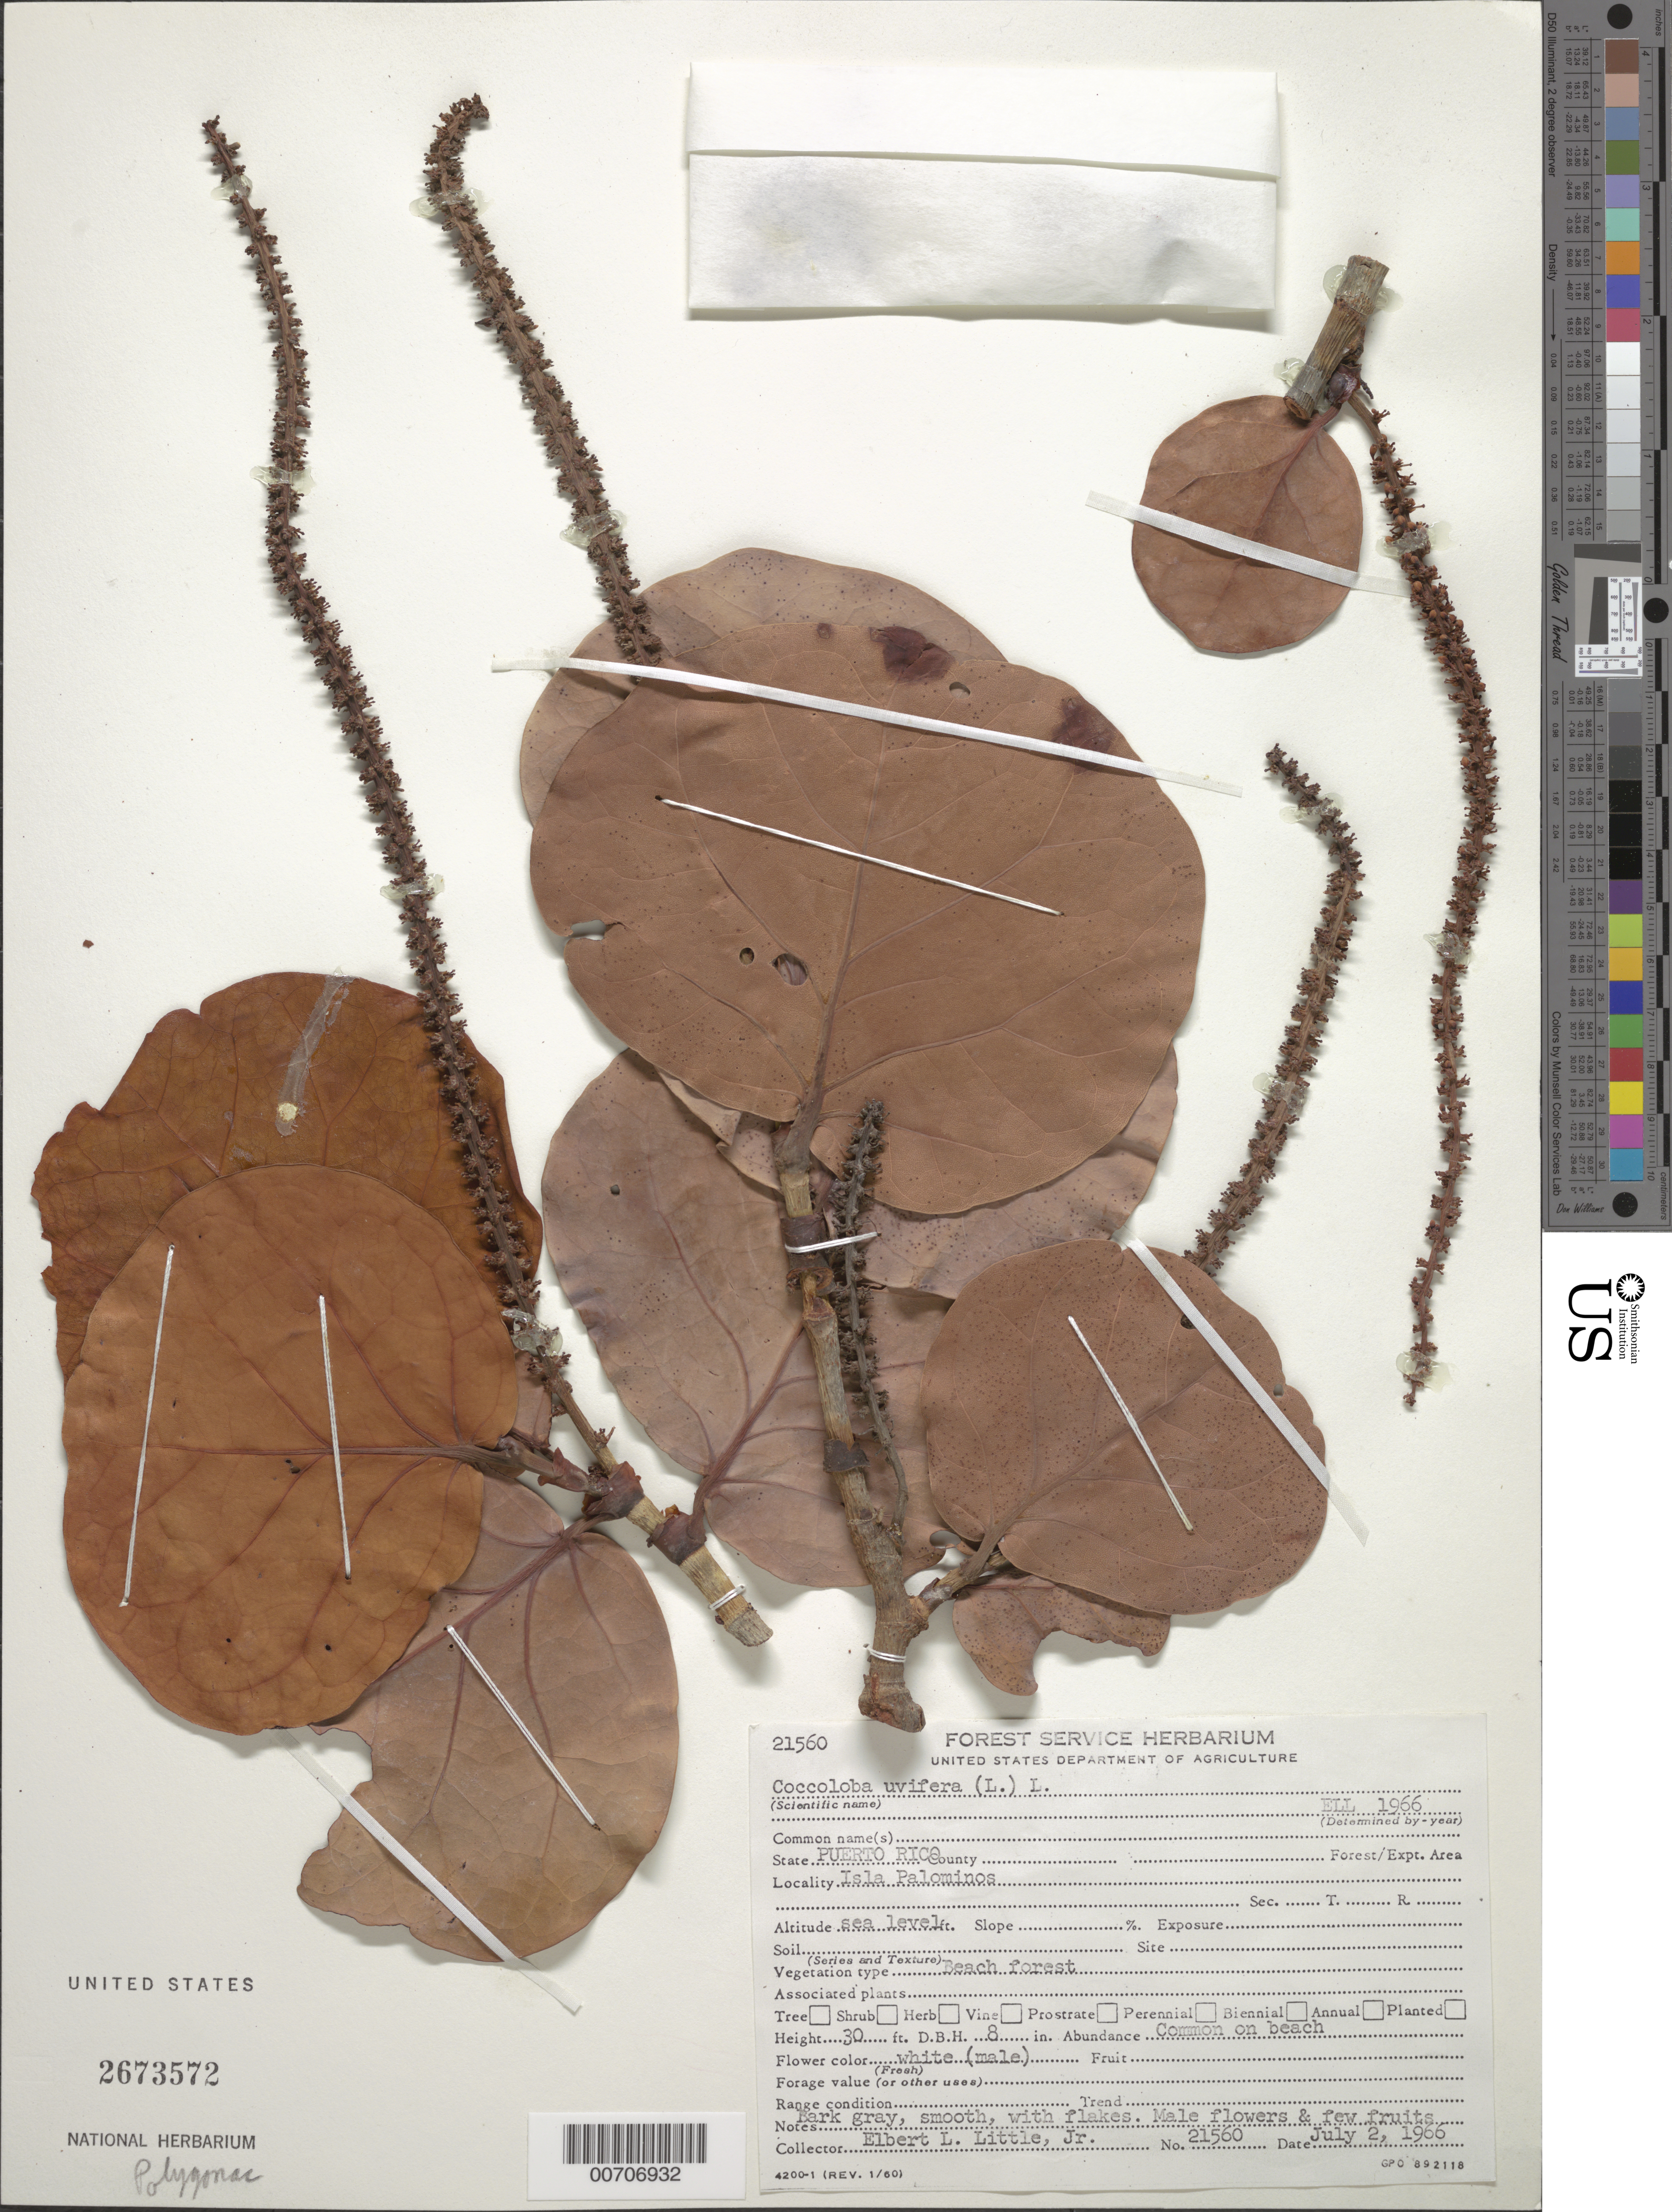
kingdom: Plantae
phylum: Tracheophyta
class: Magnoliopsida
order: Caryophyllales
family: Polygonaceae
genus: Coccoloba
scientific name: Coccoloba x uvifera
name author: L.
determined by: Little, Elbert L., Jr., (FSSR), United States Department of Agriculture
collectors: E. L. Little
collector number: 21560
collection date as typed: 02 Jul 1966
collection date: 1966-07-02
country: Puerto Rico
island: Greater Antilles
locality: Isla Palominos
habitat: Beach forest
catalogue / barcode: US 2673572